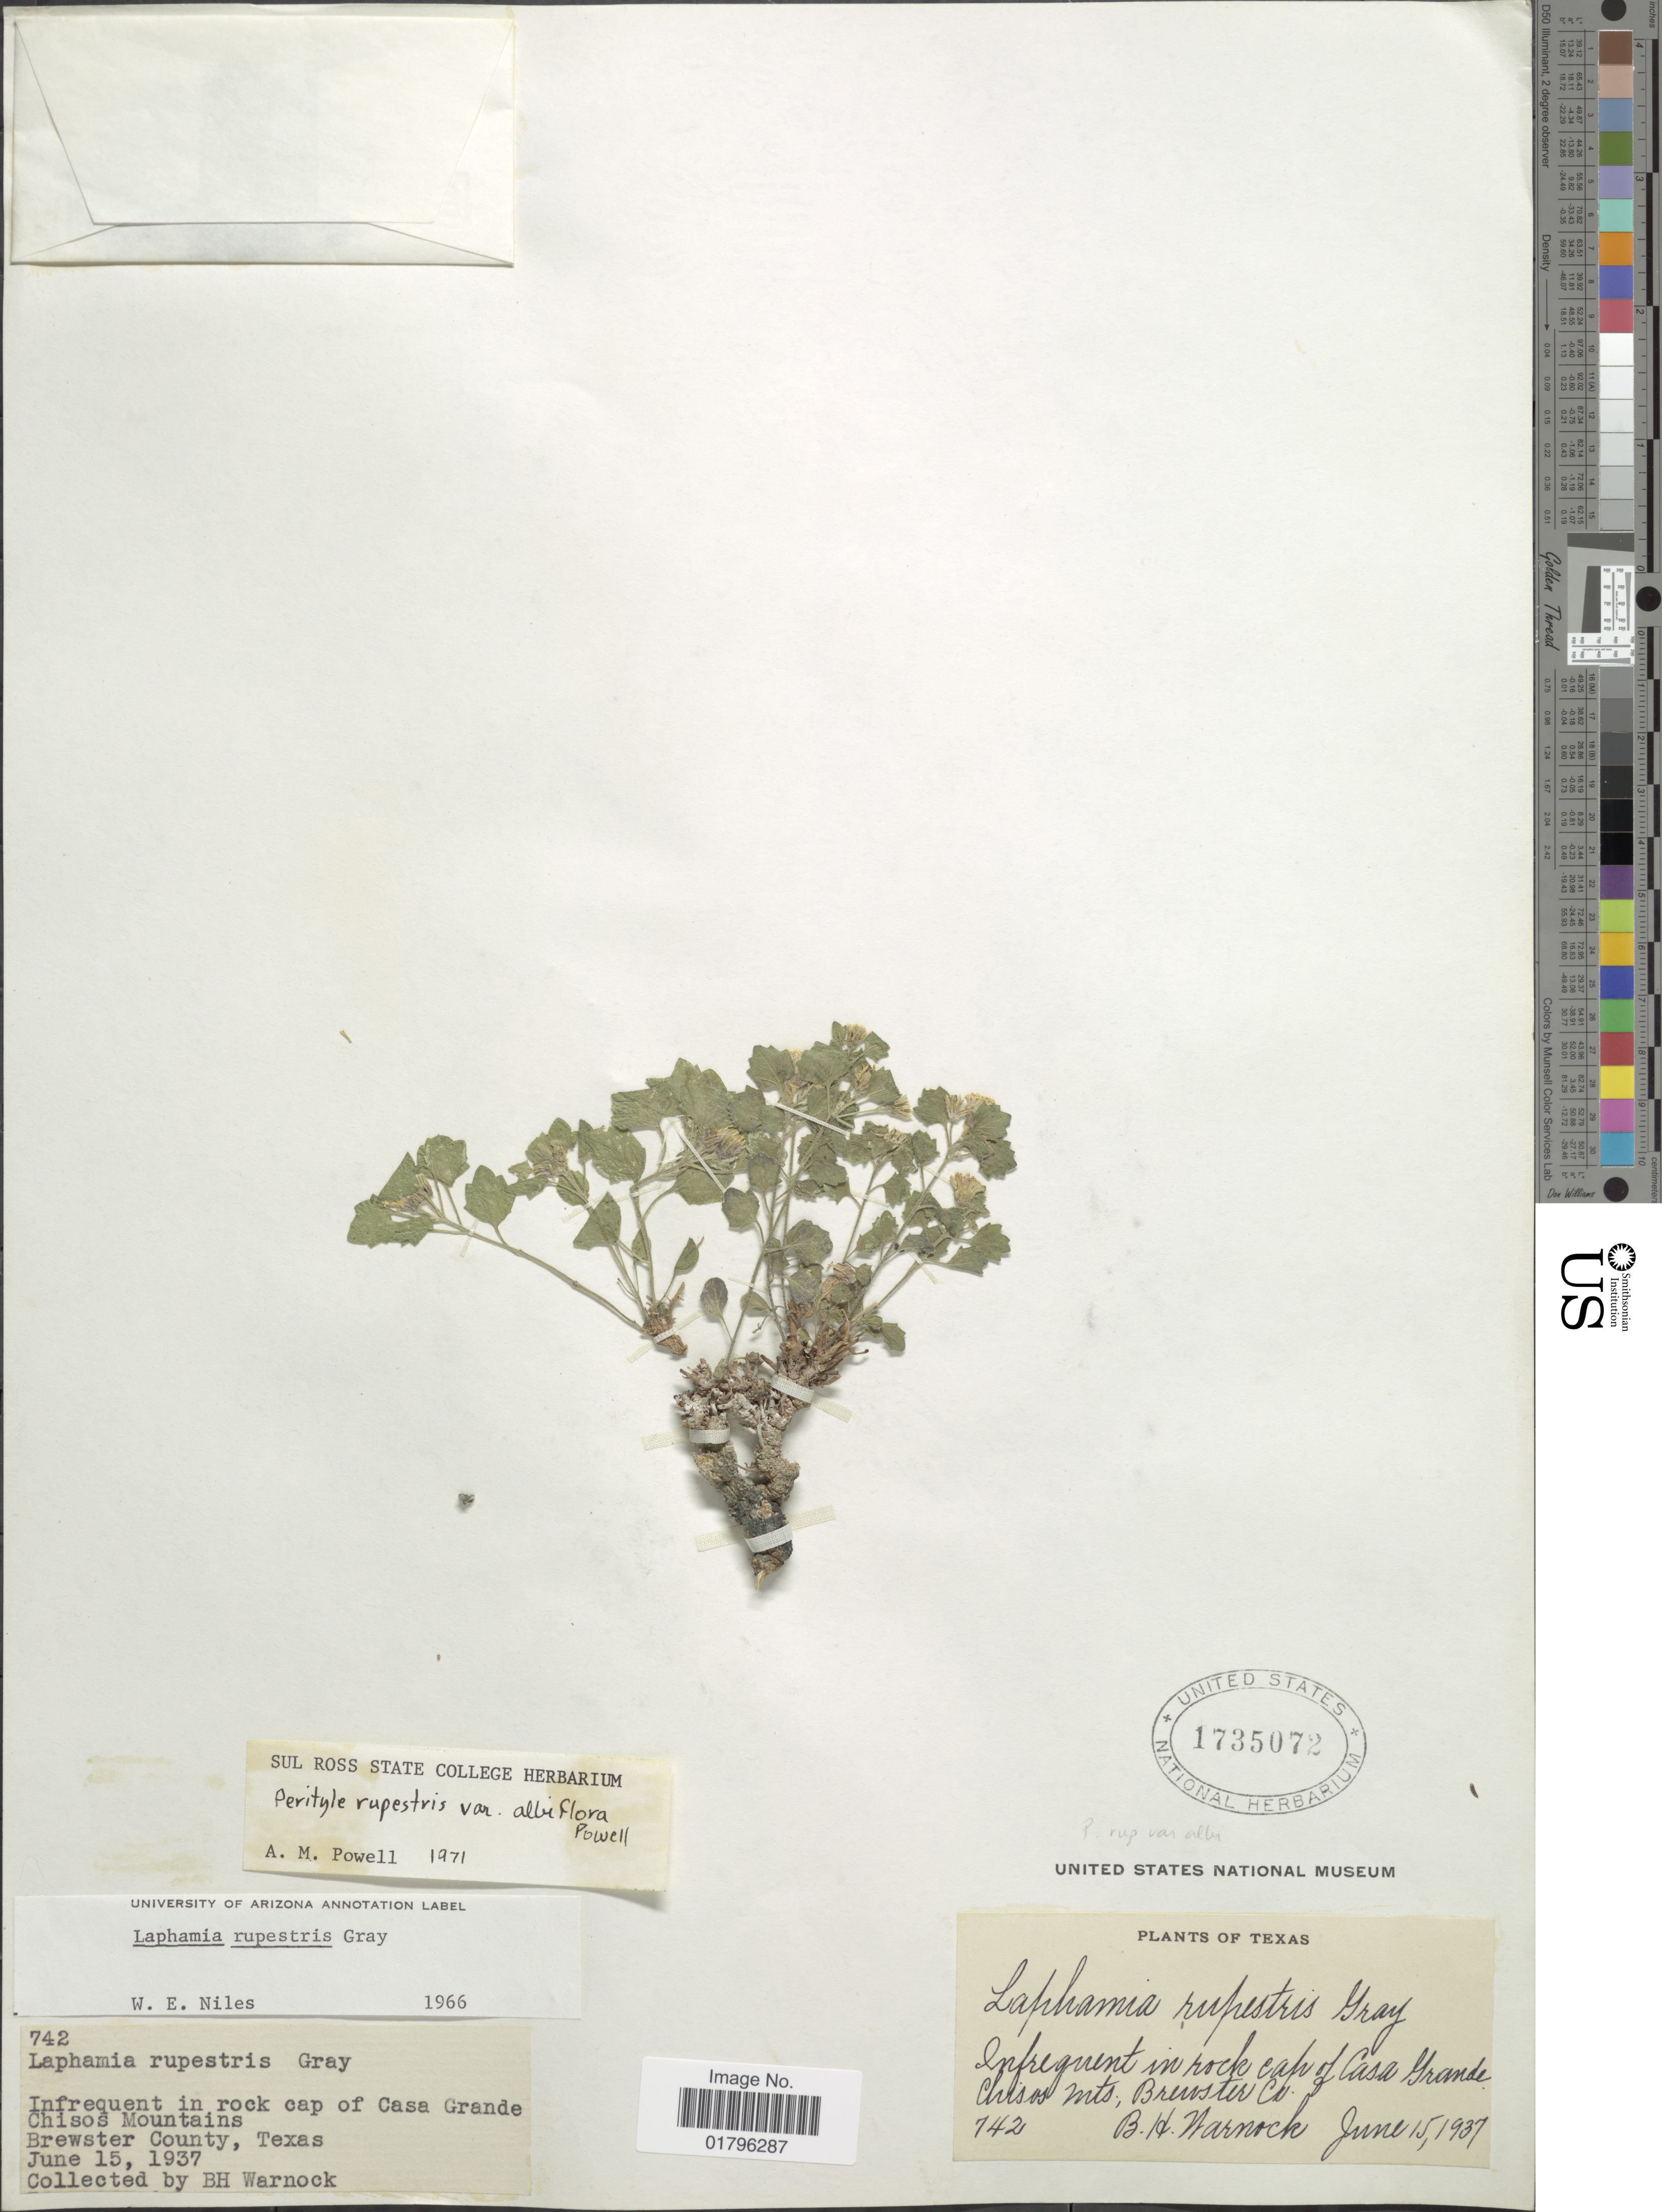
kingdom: Plantae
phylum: Tracheophyta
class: Magnoliopsida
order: Asterales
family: Asteraceae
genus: Perityle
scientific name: Perityle rupestris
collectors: B. H. Warnock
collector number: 742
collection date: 1937-06-15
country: United States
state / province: Texas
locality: Cap of Casa Grande, Chisos Mountains, Brewster County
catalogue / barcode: US 1735072